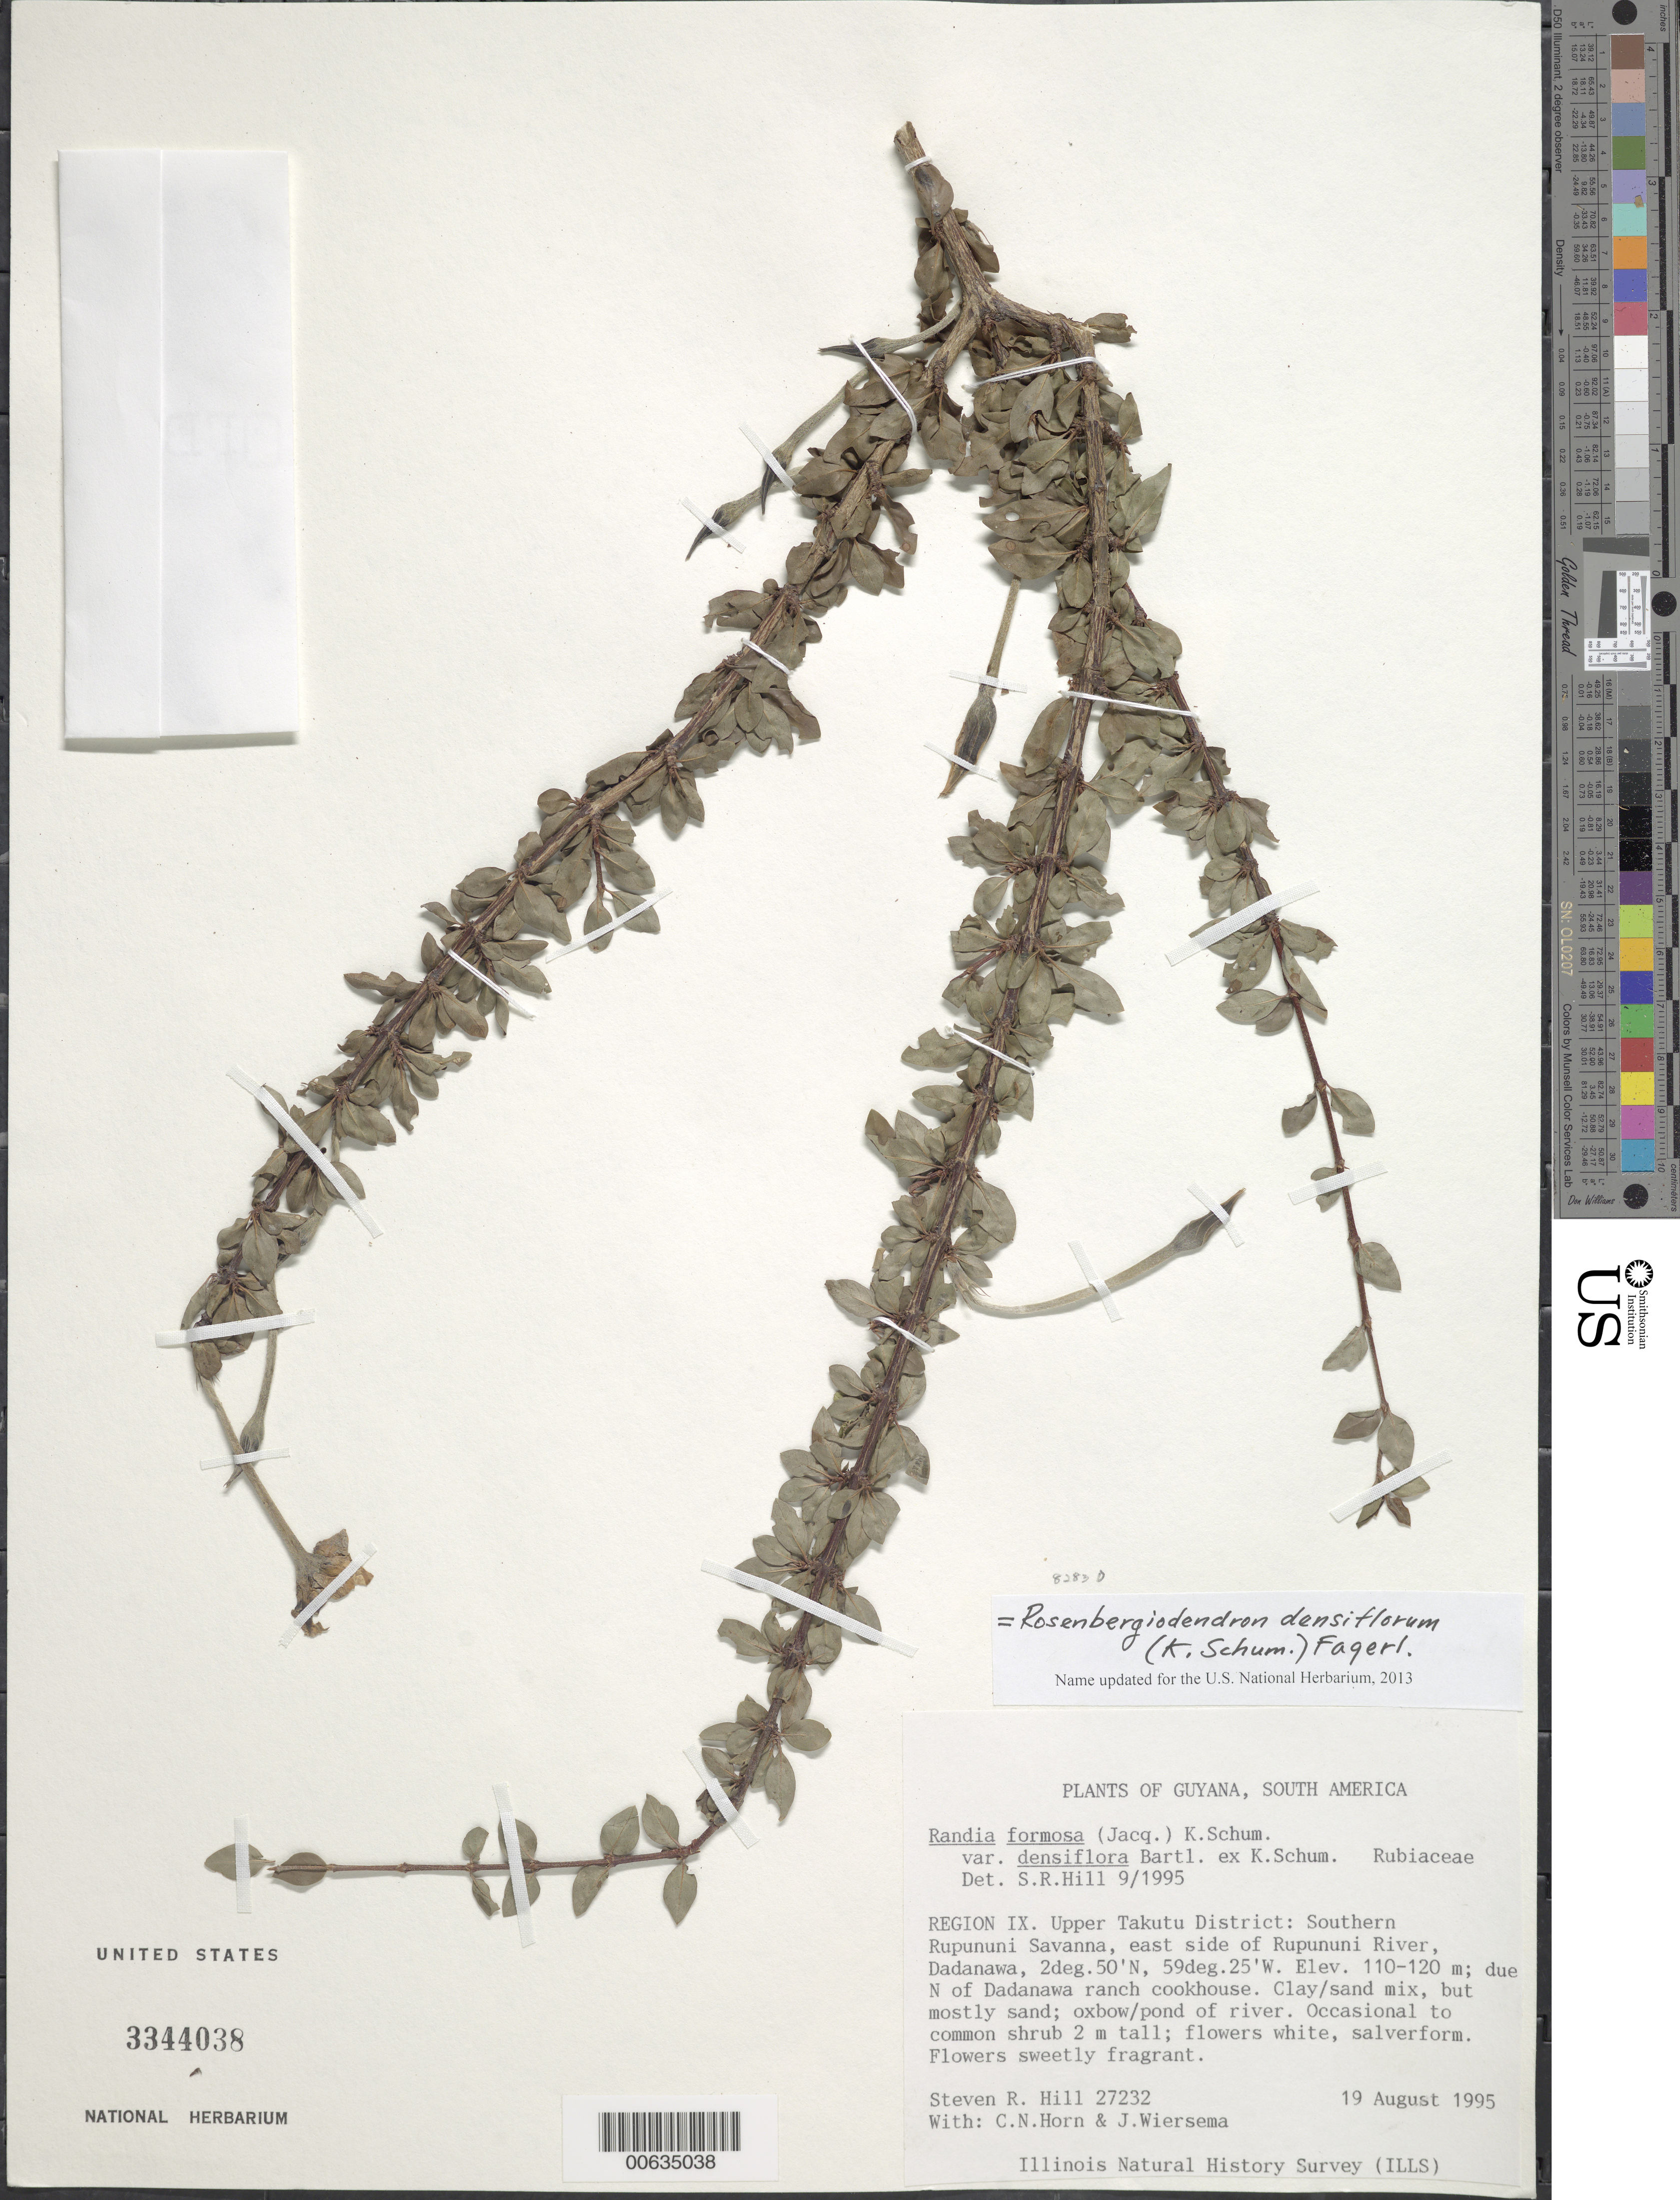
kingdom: Plantae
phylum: Tracheophyta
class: Magnoliopsida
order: Gentianales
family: Rubiaceae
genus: Rosenbergiodendron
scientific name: Rosenbergiodendron densiflorum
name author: (K. Schum.) Fagerl.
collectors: S. R. Hill, C. N. Horn & J. H. Wiersema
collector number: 27232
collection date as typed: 19-Aug-95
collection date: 1995-08-19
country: Guyana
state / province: U. Takutu-U. Essequibo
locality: Dadanawa, southern Rupununi Savanna, E side of Rupununi R.; due N of Dadanawa ranch cookhouse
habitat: Clay/sand mix, but mostly sand; oxbow/pond of river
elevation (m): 110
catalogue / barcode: US 3344038